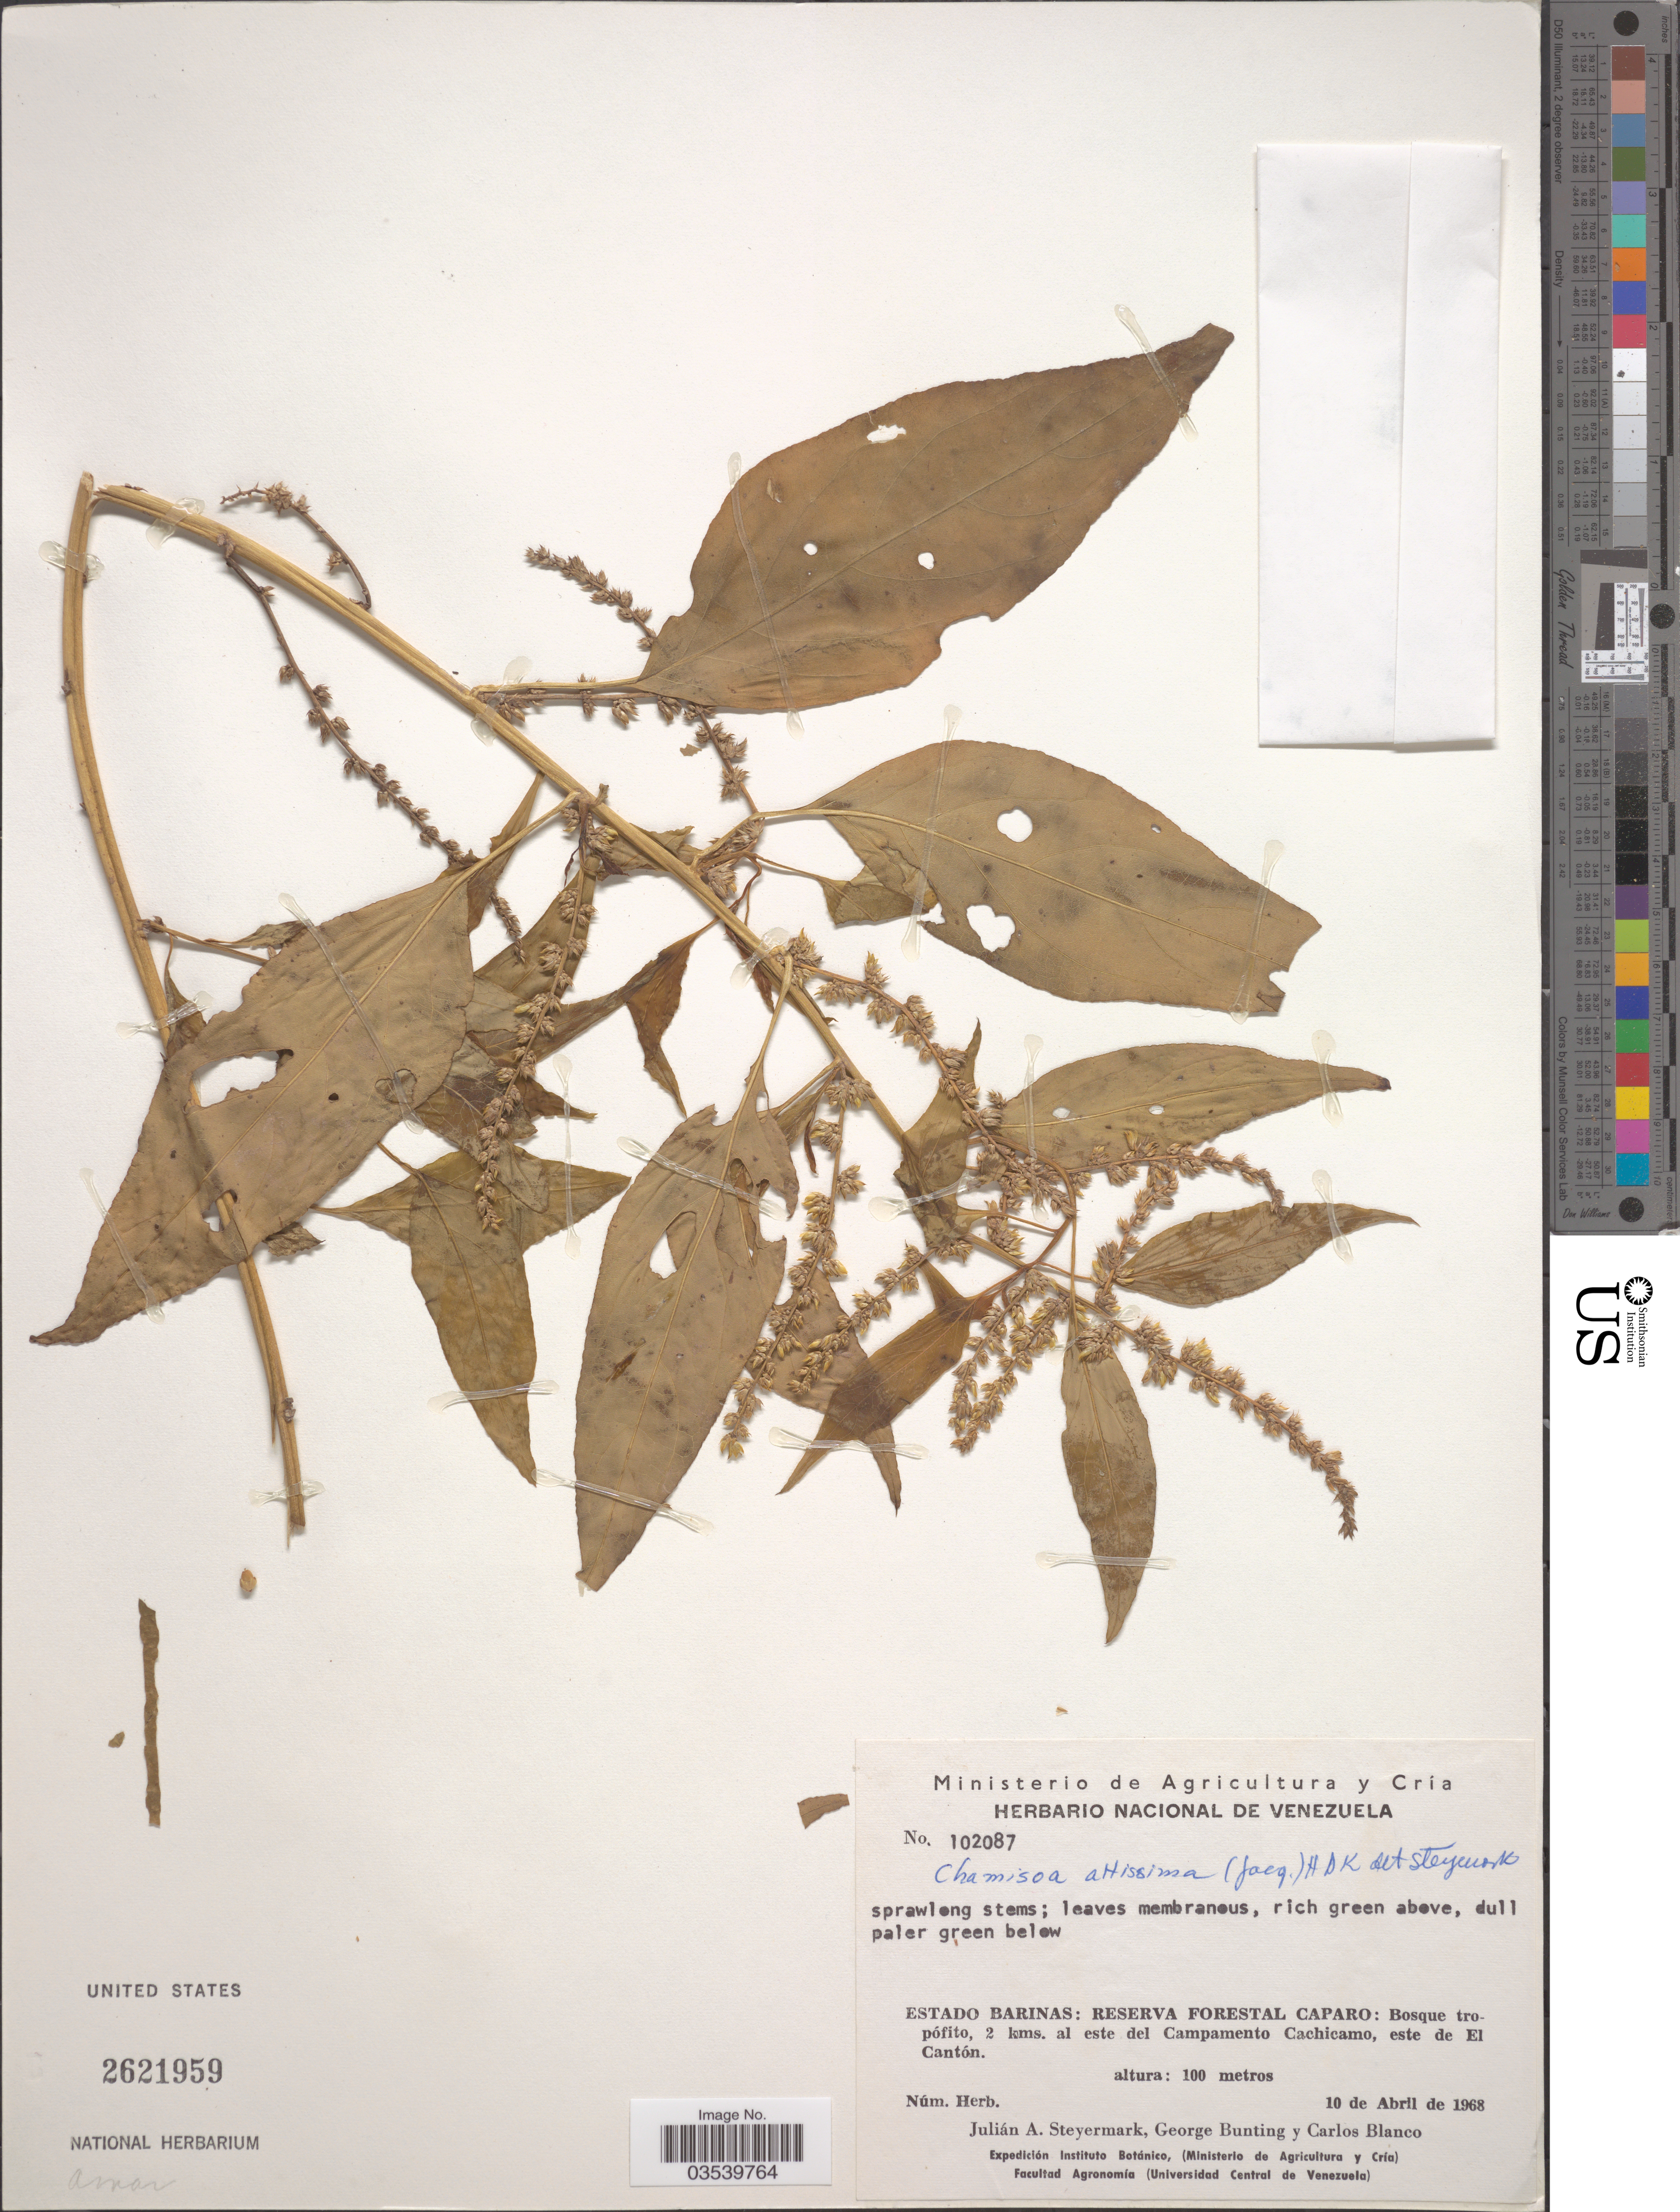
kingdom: Plantae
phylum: Tracheophyta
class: Magnoliopsida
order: Caryophyllales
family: Amaranthaceae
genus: Chamissoa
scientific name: Chamissoa altissima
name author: (Jacq.) Kunth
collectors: J. Steyermark, G. S. Bunting & C. Blanco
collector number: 102087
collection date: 1968-04-10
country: Venezuela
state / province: Barinas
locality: Reserva Forestal Caparo: Bosque tropófito, 2 kms. al este del Campamento Cachicamo, este de El Cantón.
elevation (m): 100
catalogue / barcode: US 2621959